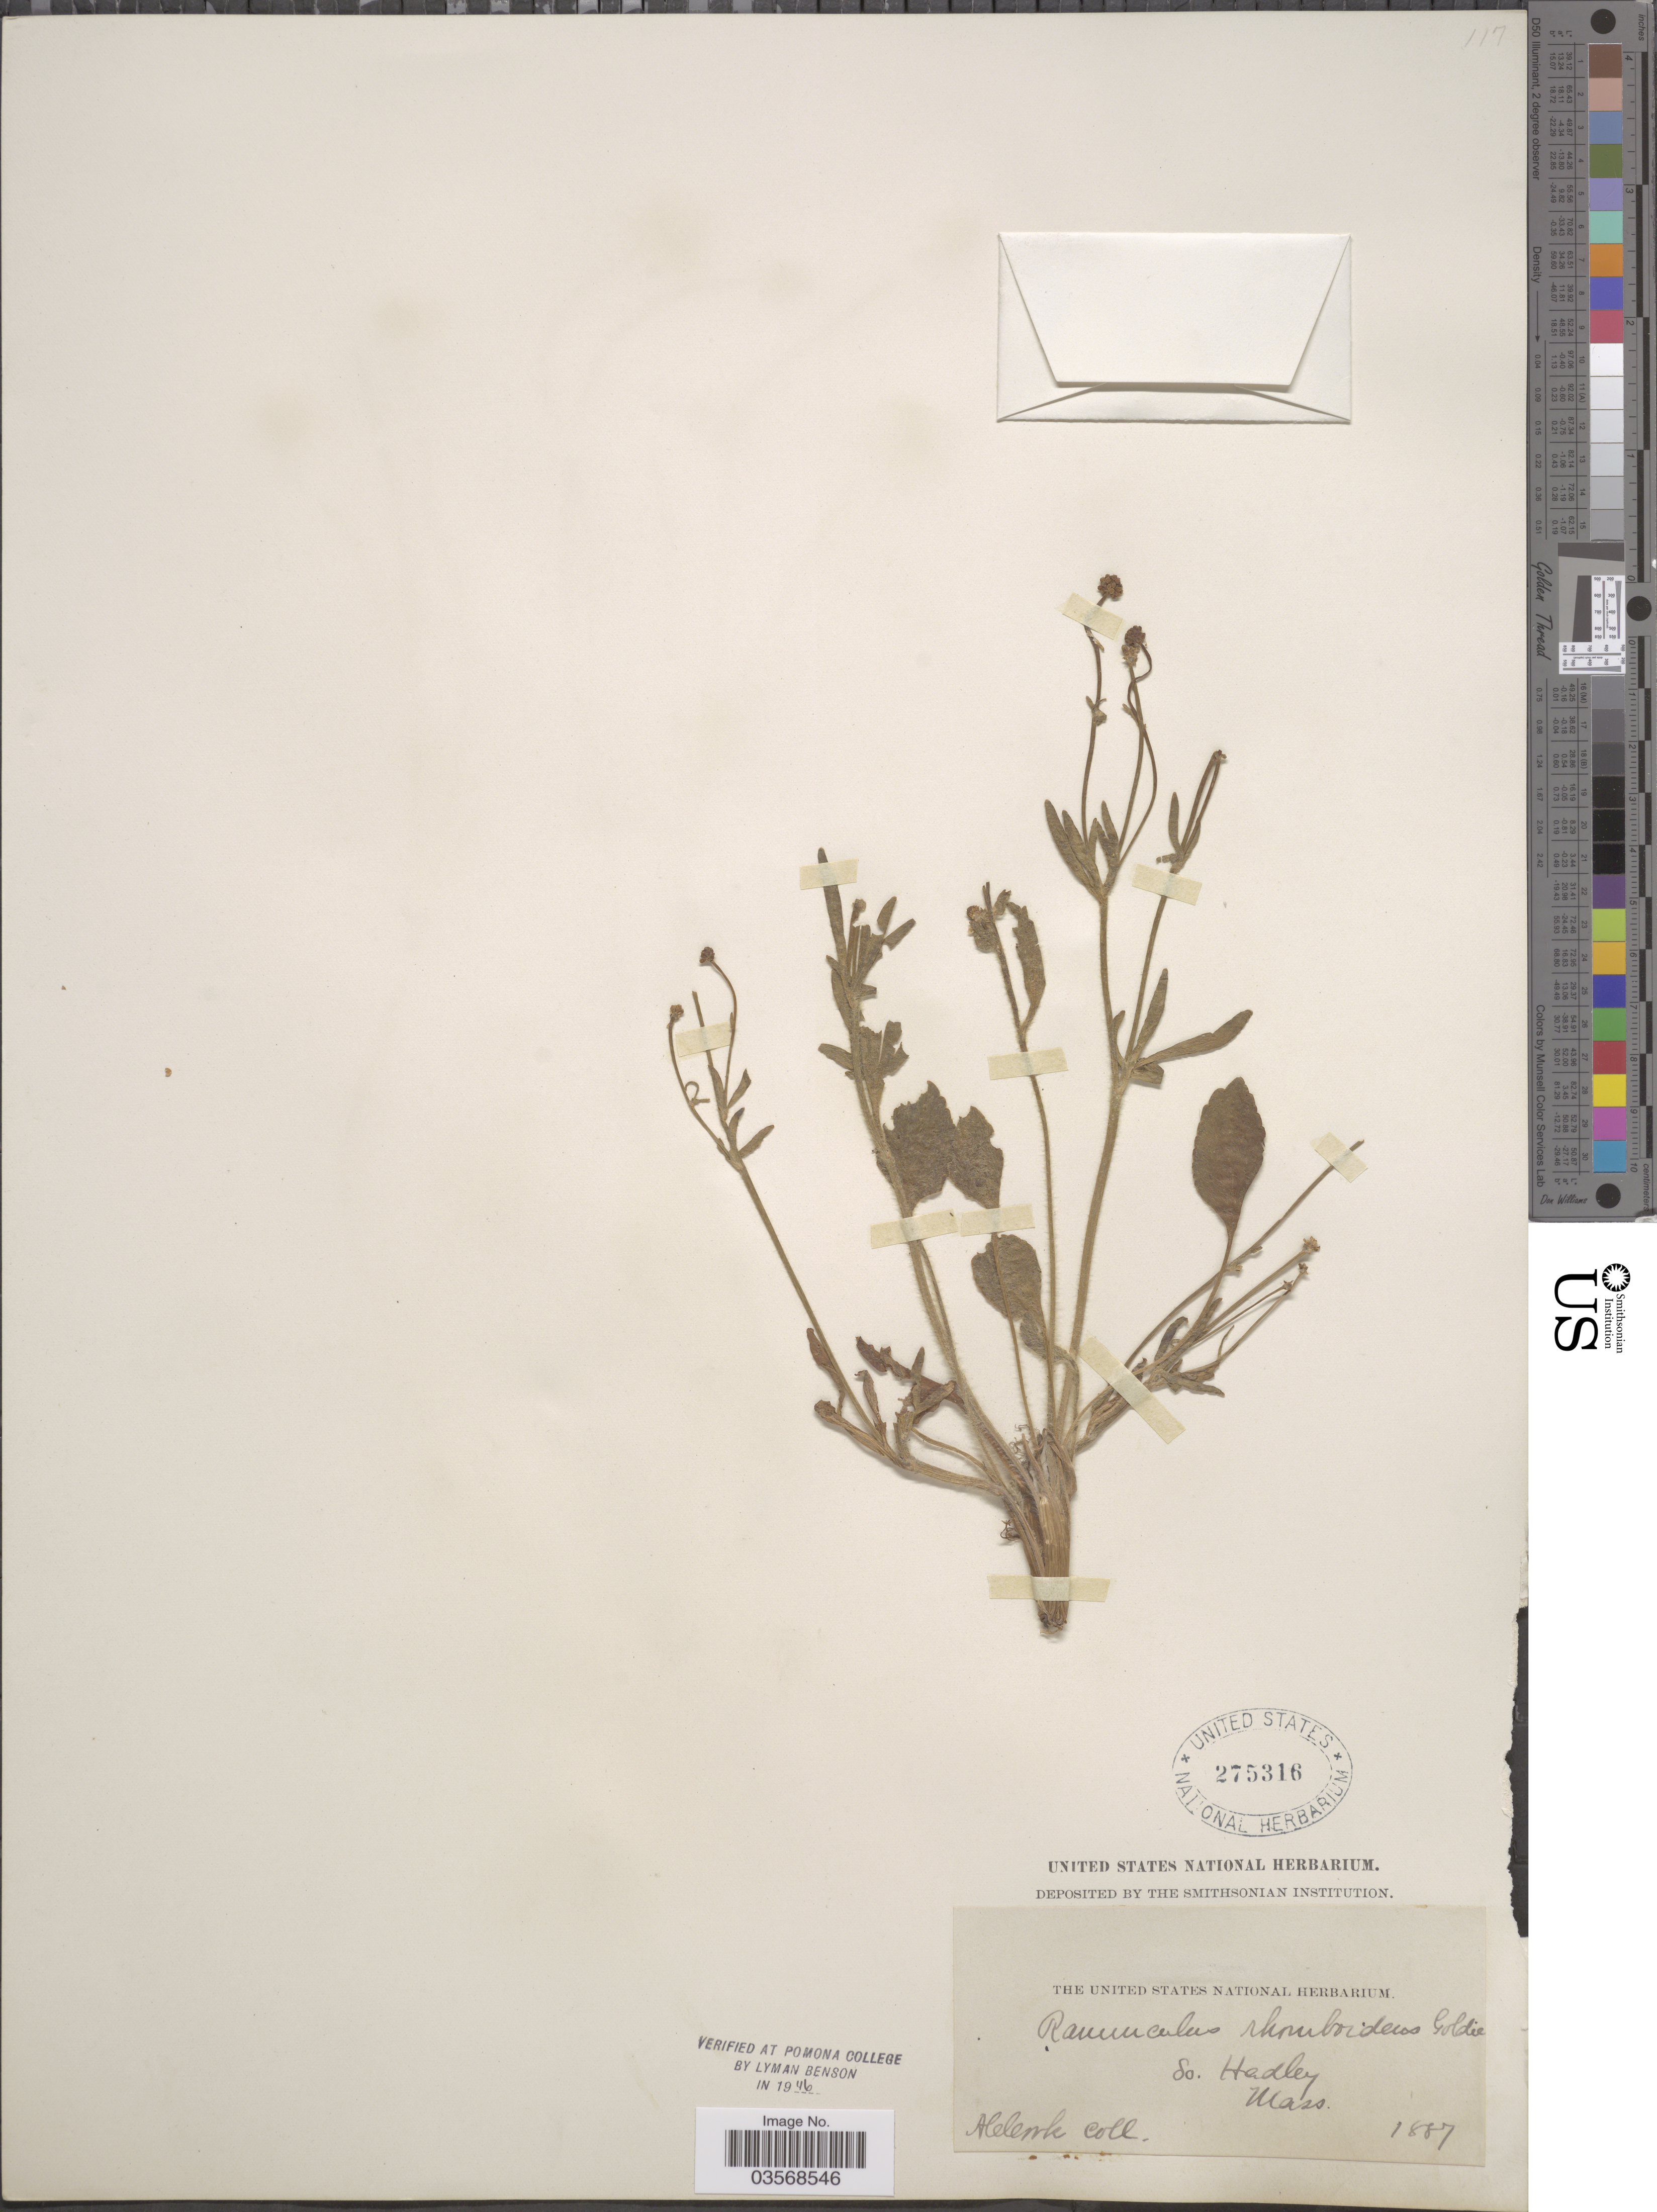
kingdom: Plantae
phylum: Tracheophyta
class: Magnoliopsida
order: Ranunculales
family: Ranunculaceae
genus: Ranunculus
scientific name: Ranunculus ovalis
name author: Raf.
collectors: A. Cook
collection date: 1887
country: United States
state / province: Massachusetts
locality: So. Hadley.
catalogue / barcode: US 275316